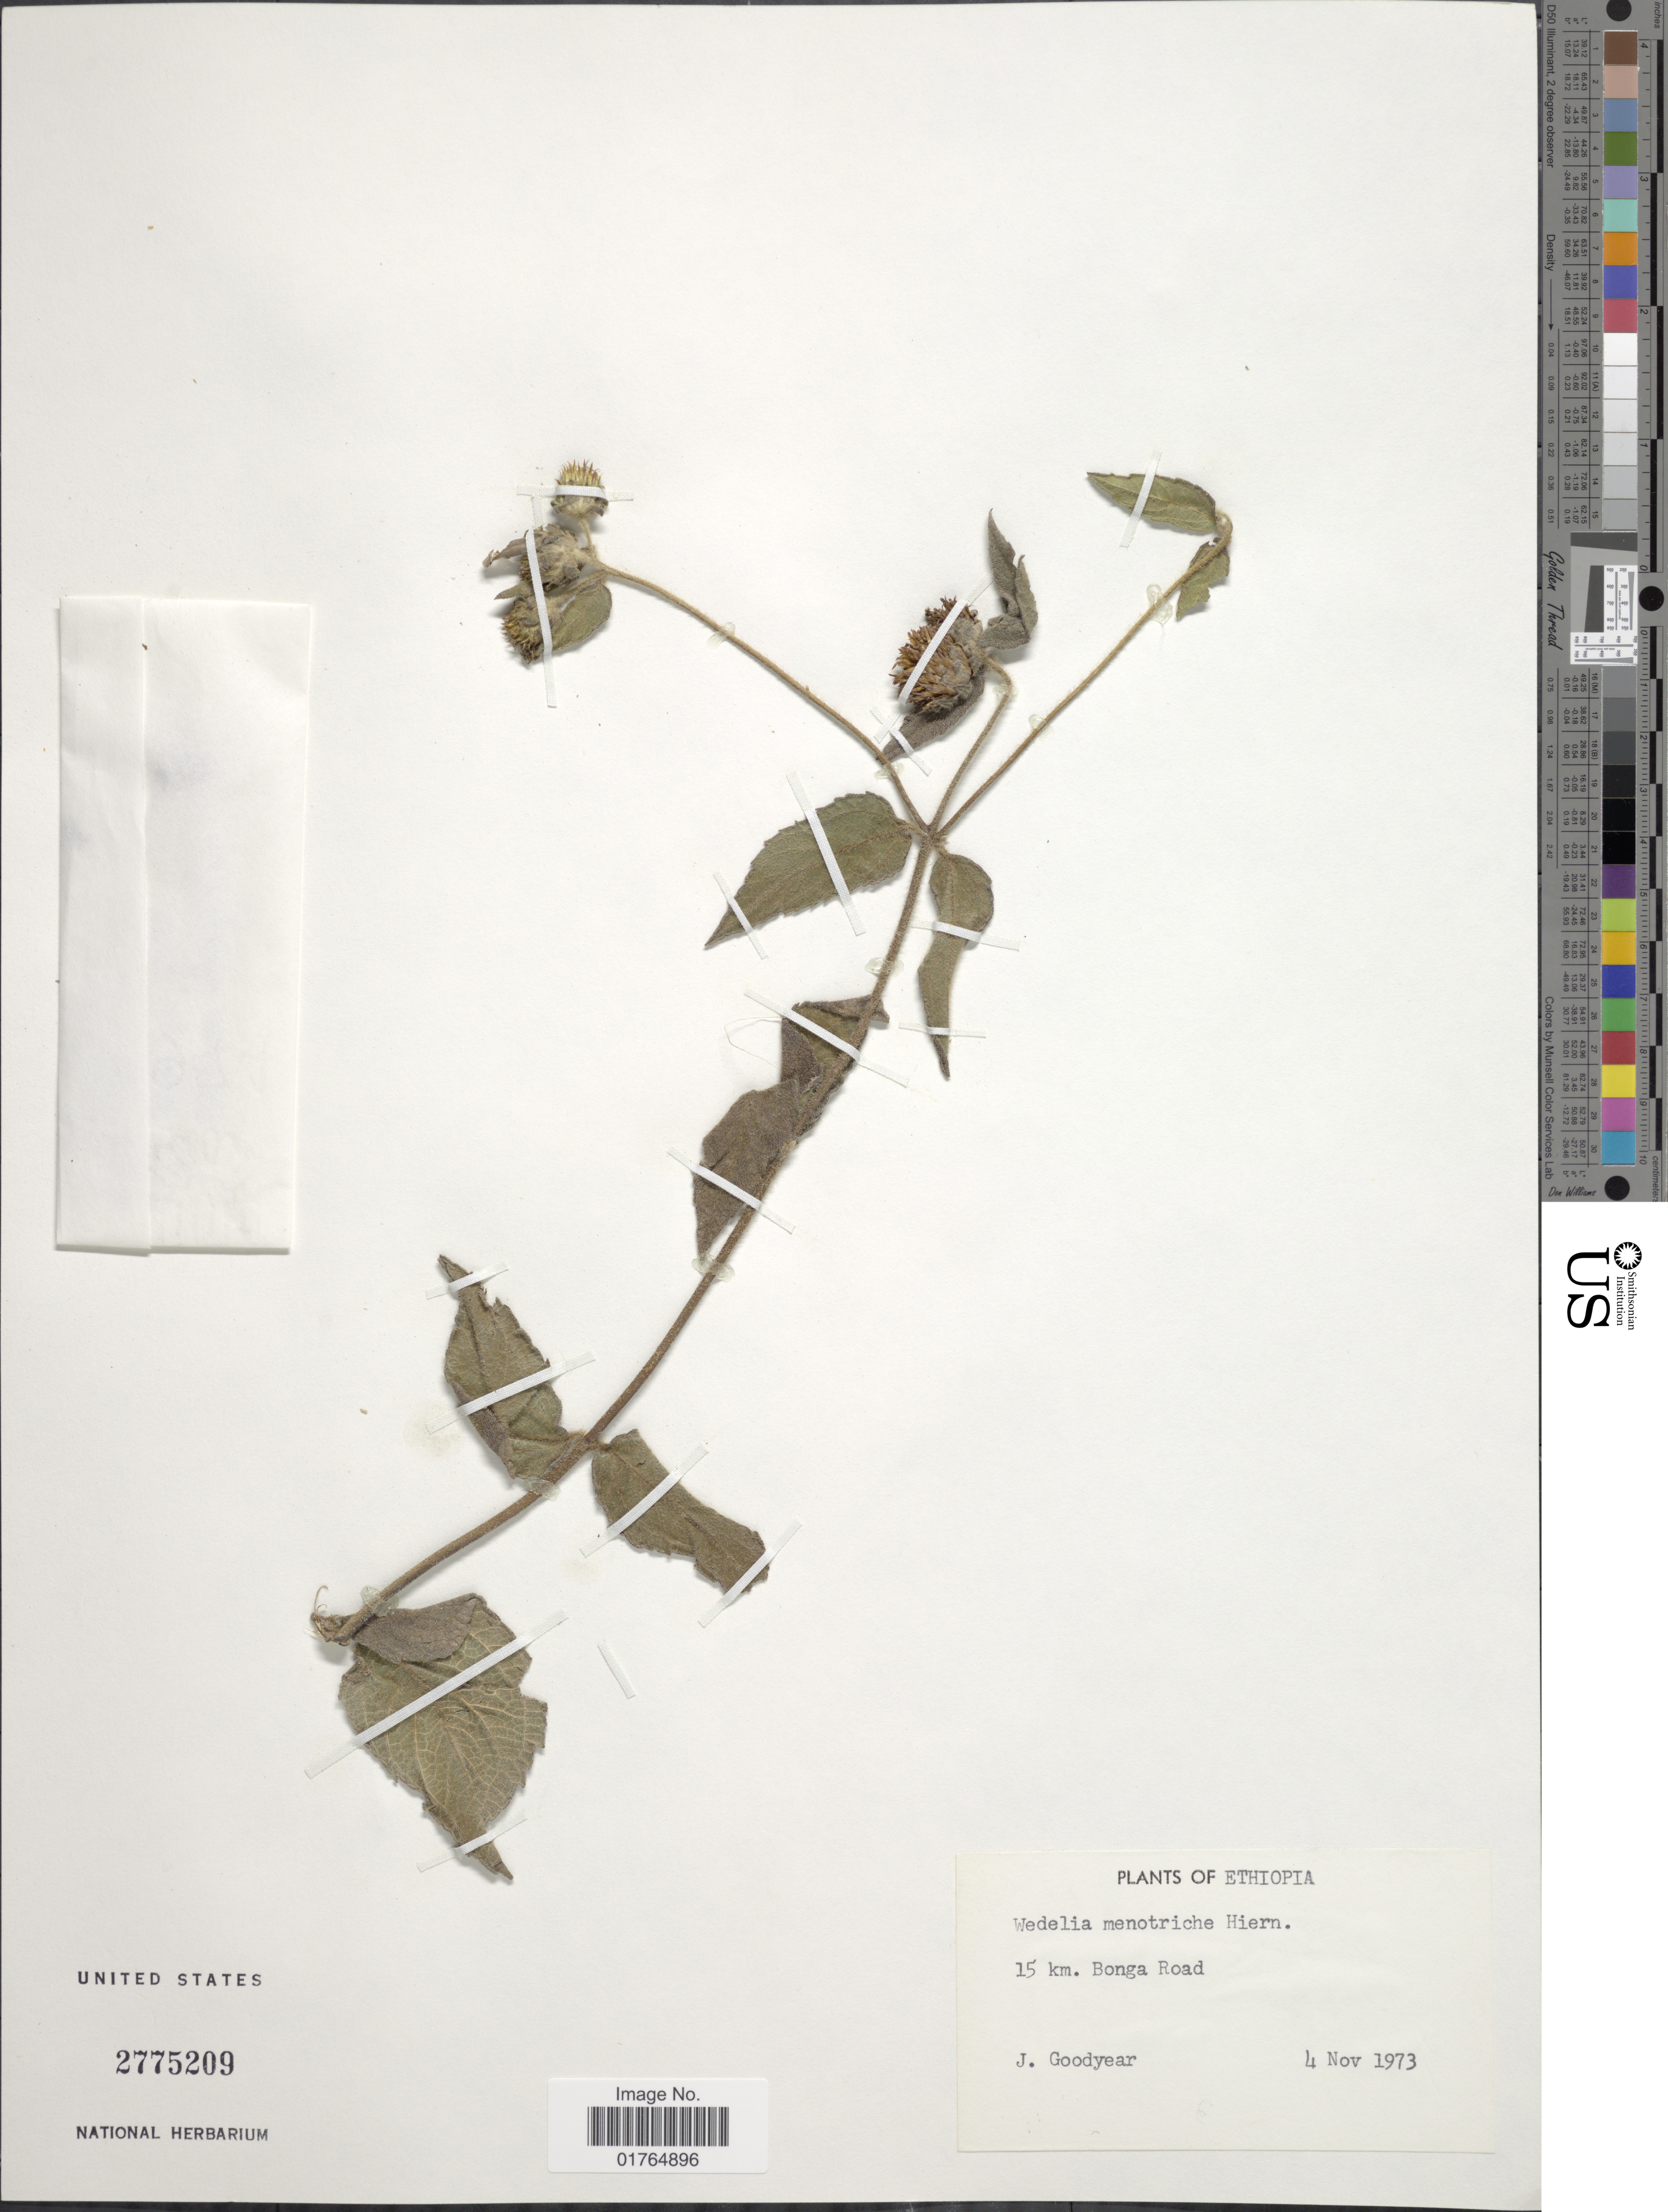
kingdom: Plantae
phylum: Tracheophyta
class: Magnoliopsida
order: Asterales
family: Asteraceae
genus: Wedelia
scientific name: Wedelia menotriche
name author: Oliv. & Hiern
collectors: J. Goodyear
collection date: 1973-11-04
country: Ethiopia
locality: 15 km Bonga Road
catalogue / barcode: US 2775209